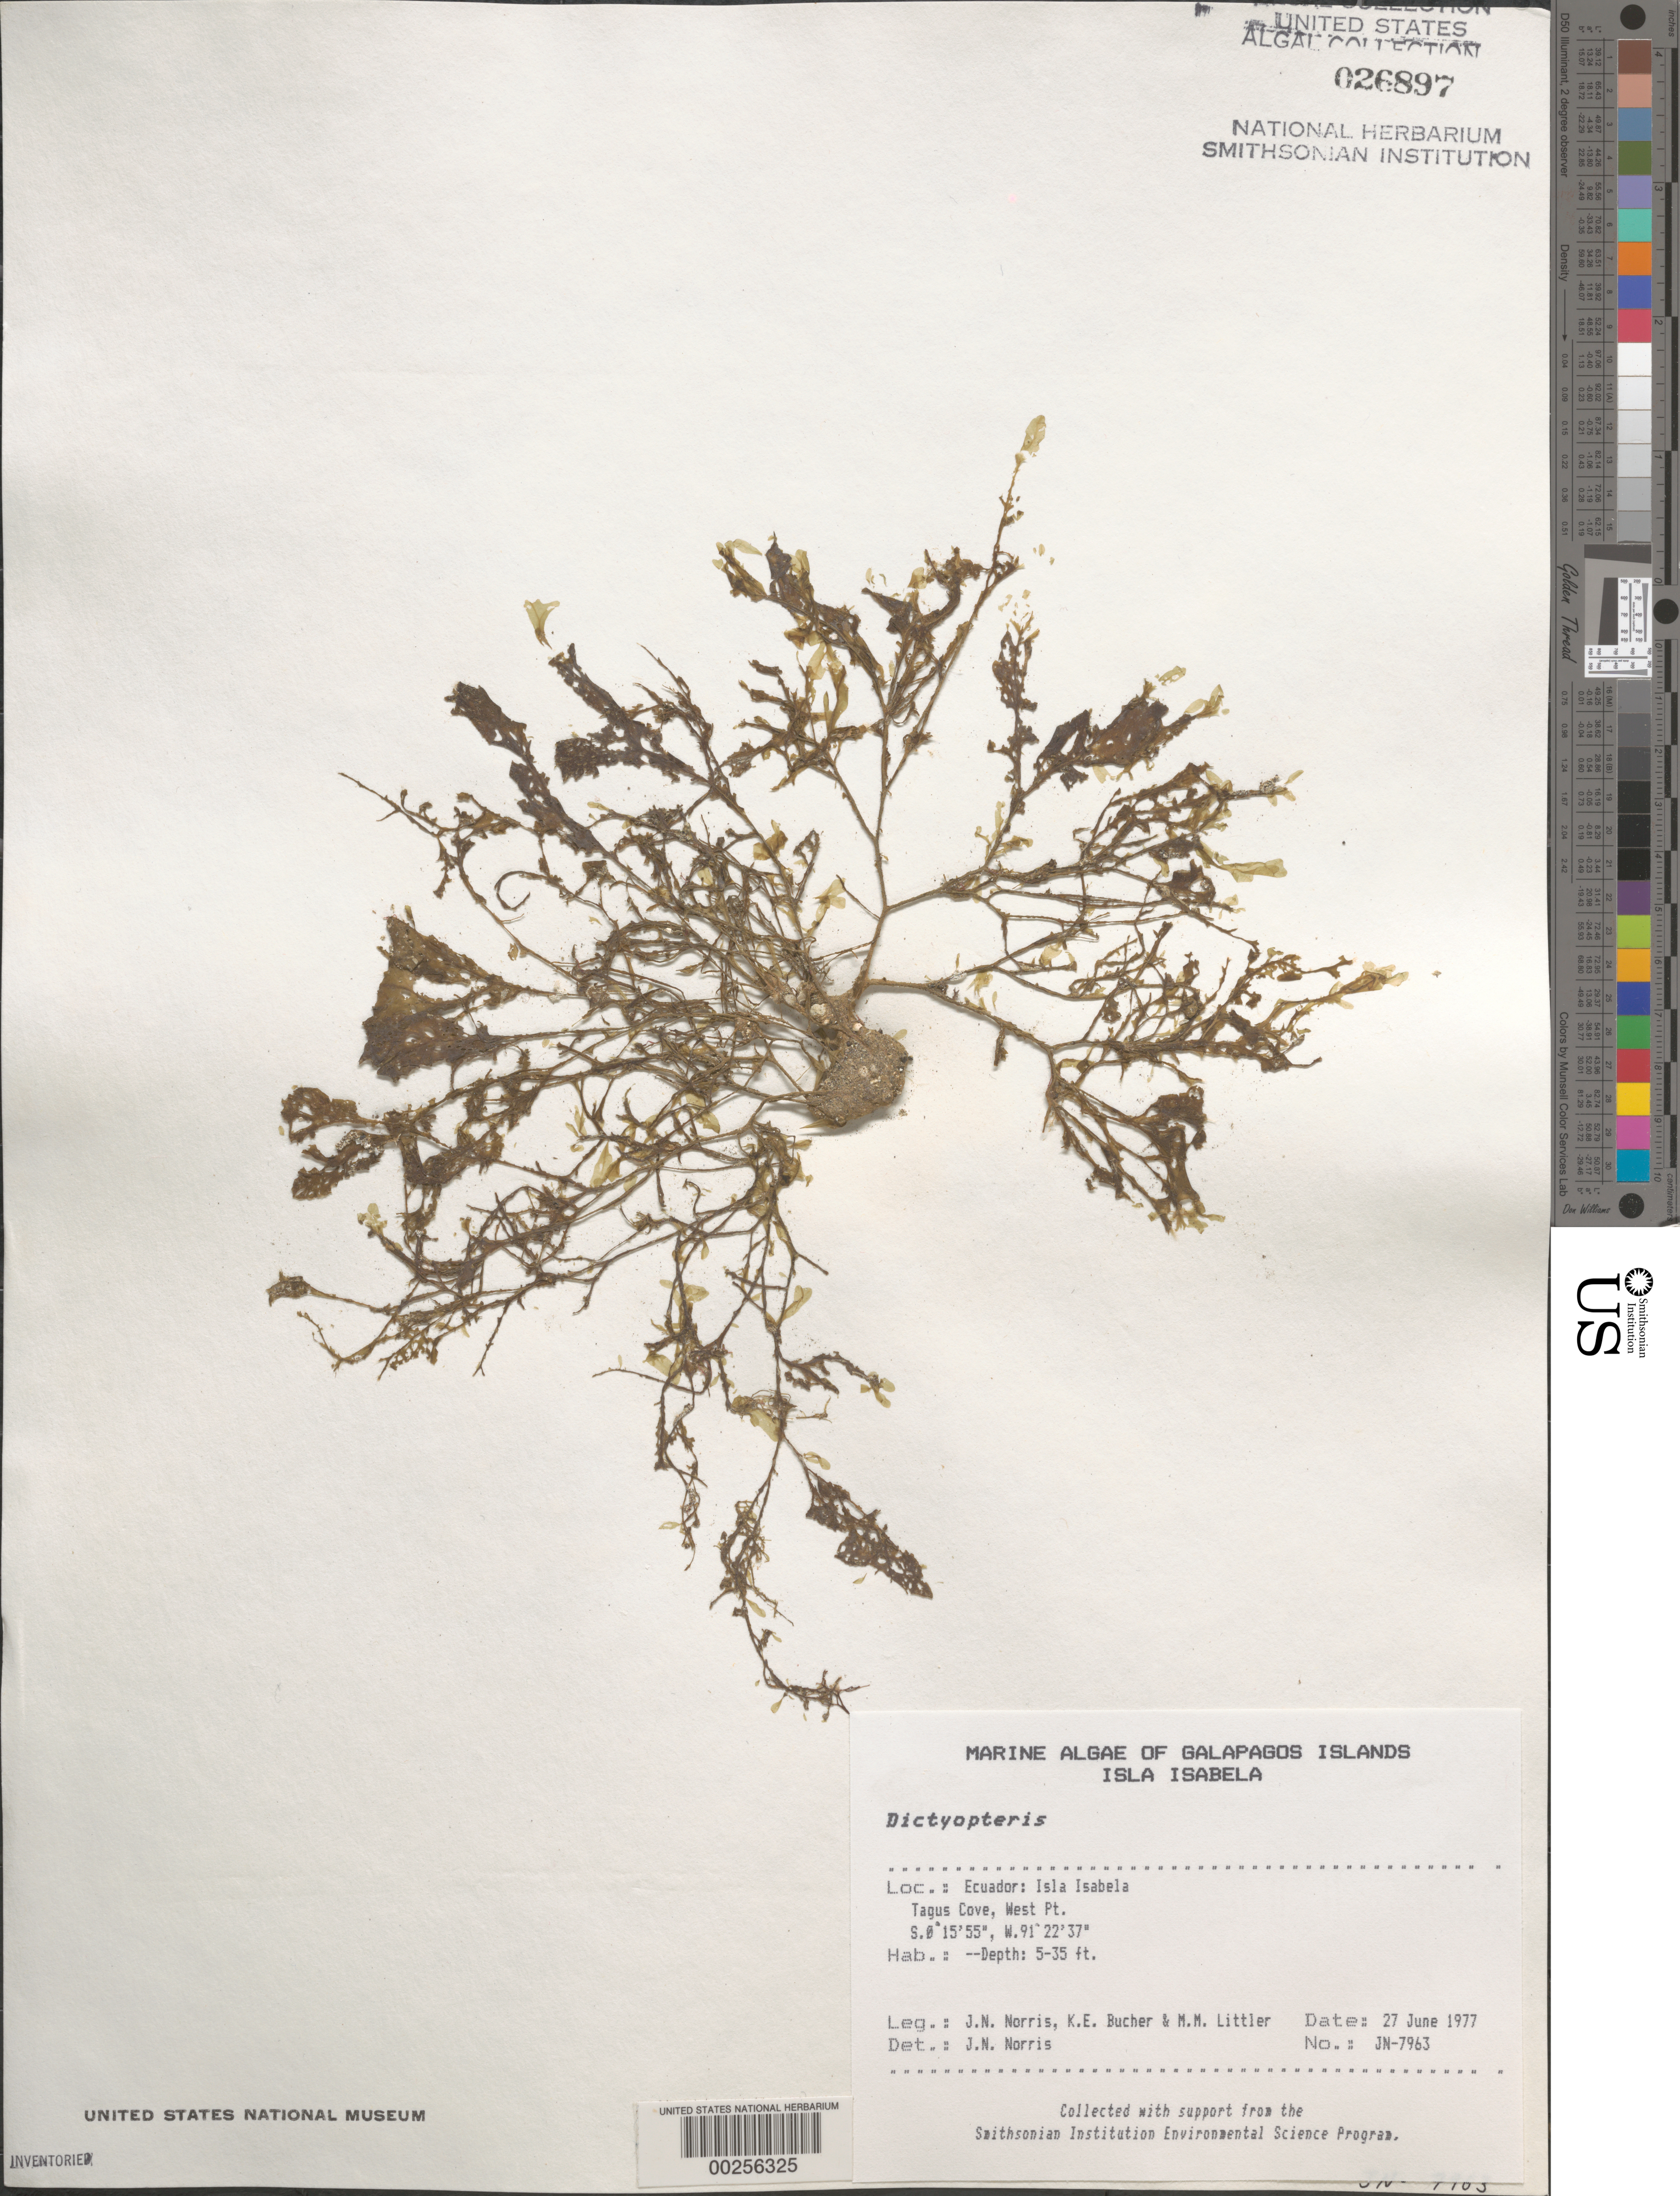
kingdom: Chromista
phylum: Ochrophyta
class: Phaeophyceae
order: Dictyotales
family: Dictyotaceae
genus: Dictyopteris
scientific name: Dictyopteris sp.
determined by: Norris, James N.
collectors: J. N. Norris, K. E. Bucher & M. M. Littler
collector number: JN-7963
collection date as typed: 27 Jun 1977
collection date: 1977-06-27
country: Ecuador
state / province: Colón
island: Isabela [Albemarle]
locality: Tagus Cove, West Point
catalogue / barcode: US 26897